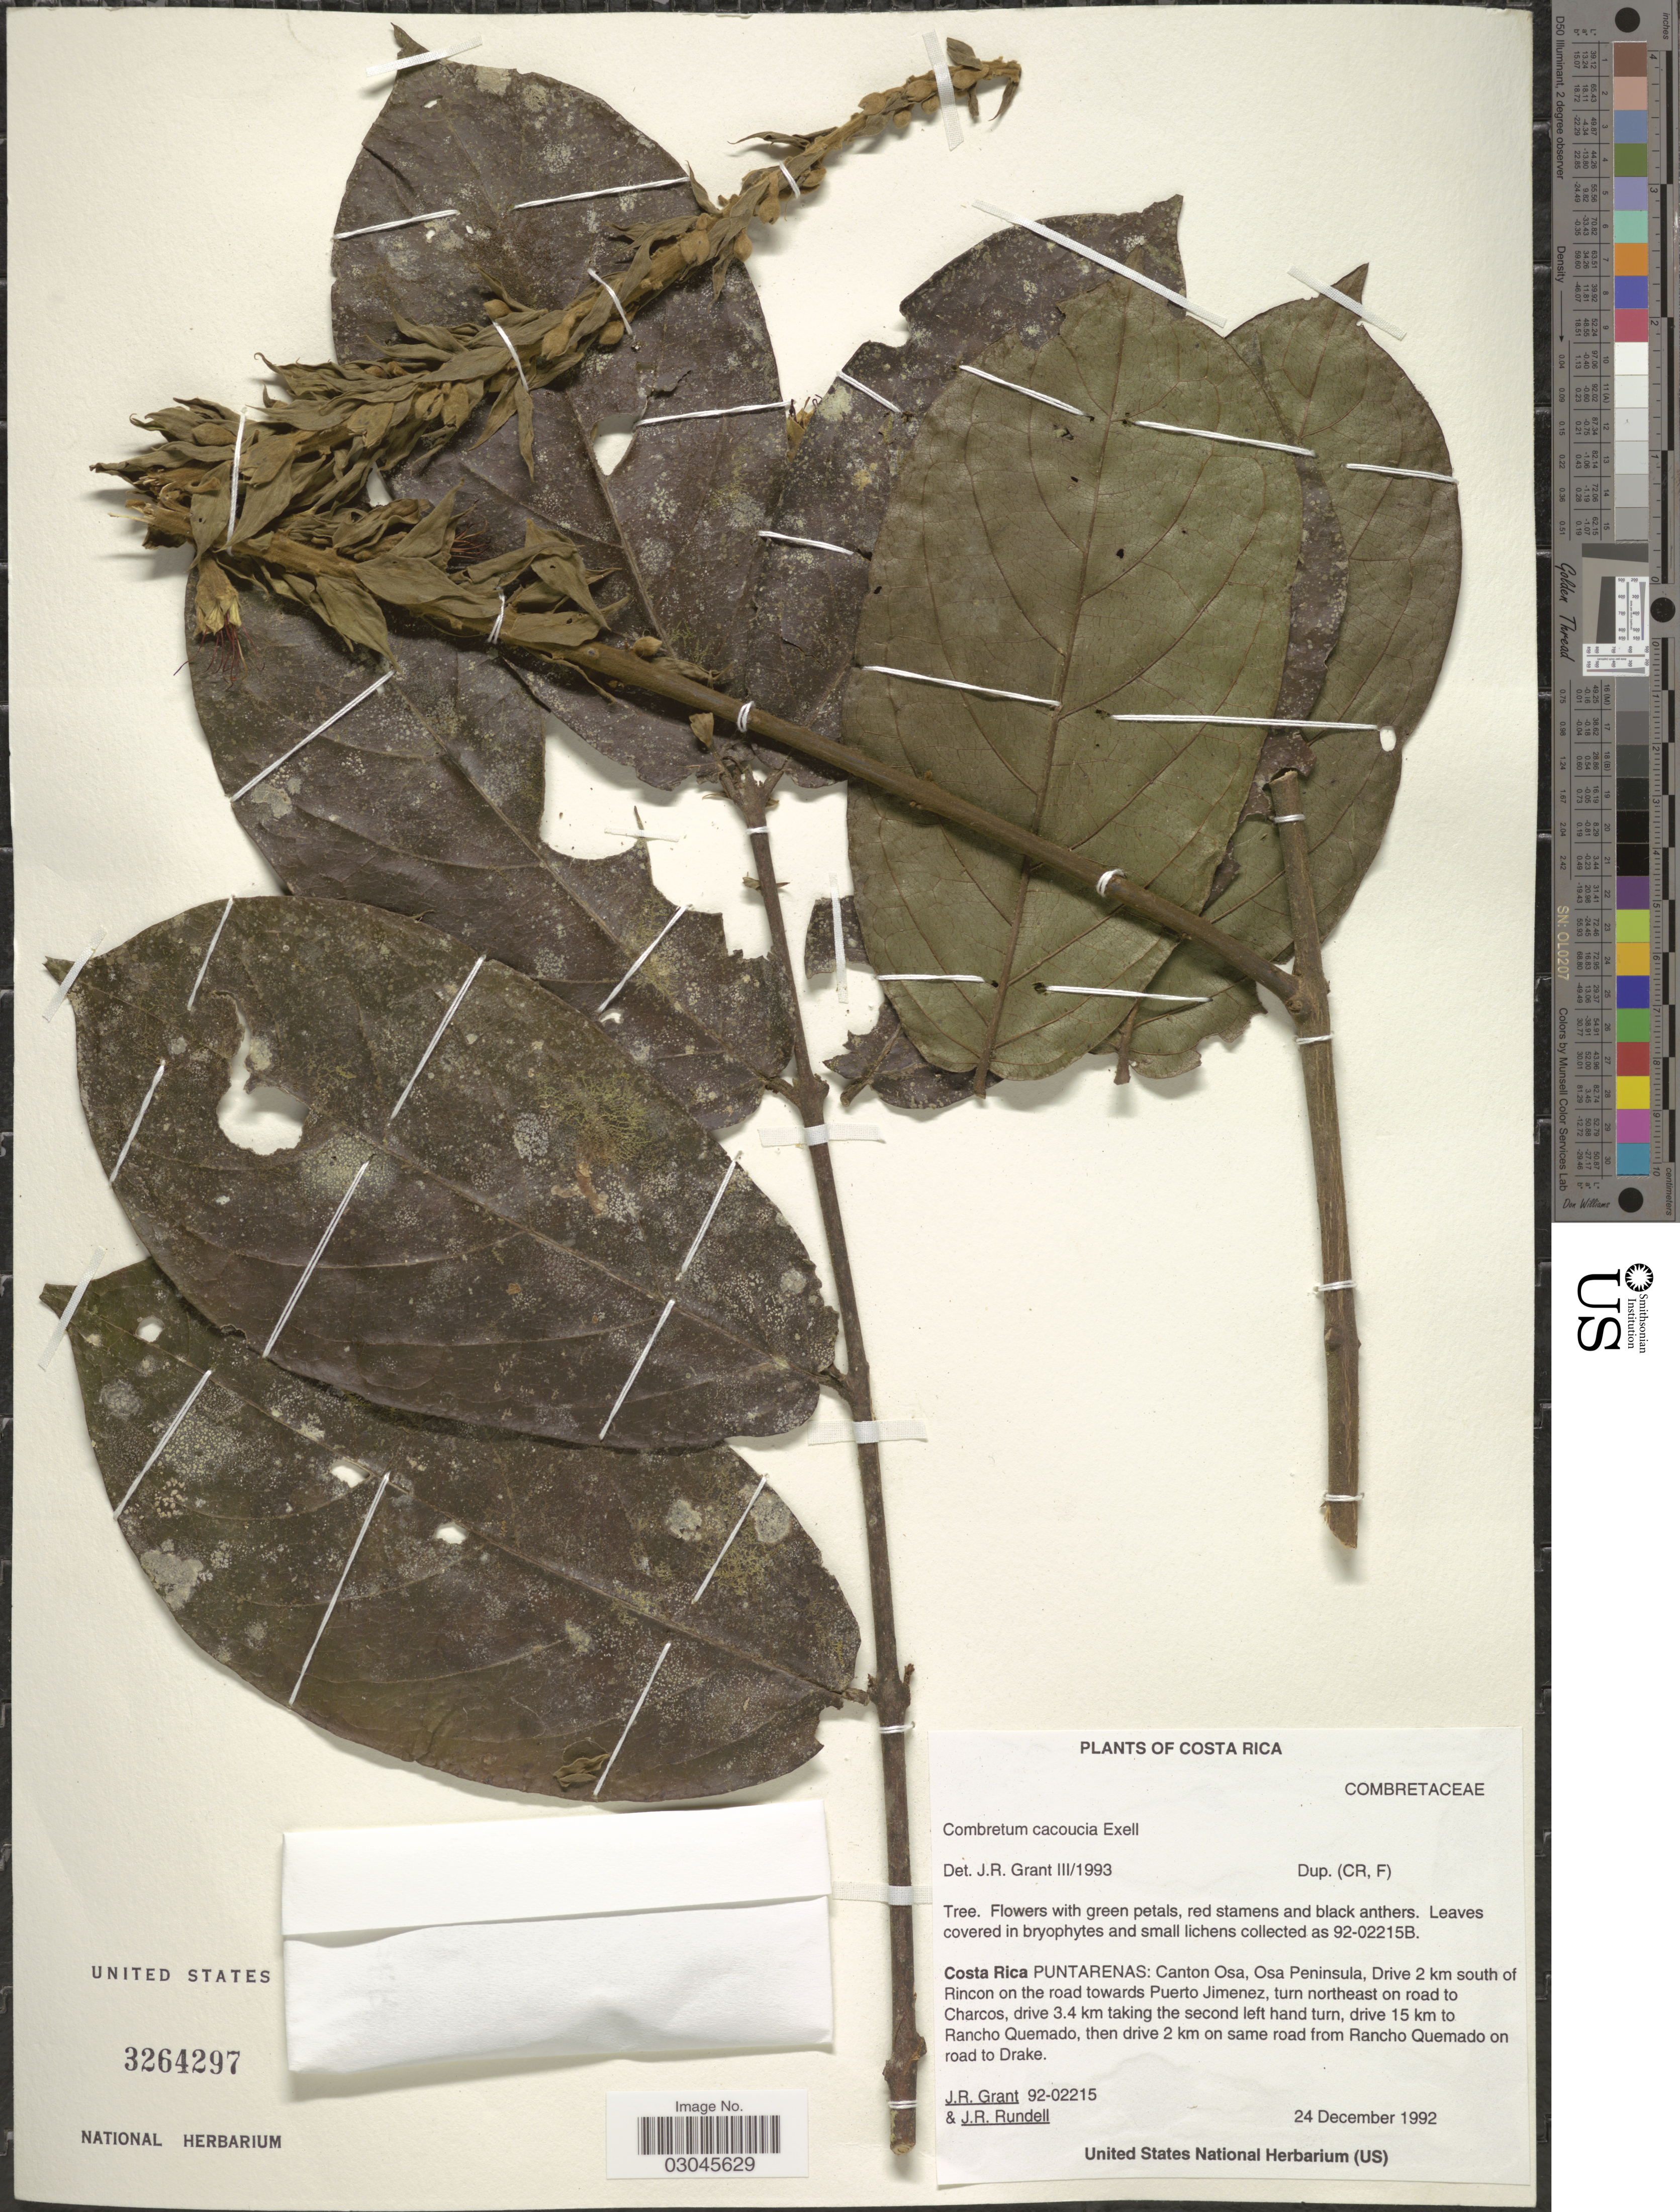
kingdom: Plantae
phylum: Tracheophyta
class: Magnoliopsida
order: Myrtales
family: Combretaceae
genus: Combretum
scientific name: Combretum cacoucia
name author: Exell ex Sandwith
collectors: J. Grant & J. R. Rundell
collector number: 92-02215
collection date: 1992-12-24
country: Costa Rica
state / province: Puntarenas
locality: Canton Osa, Osa Peninsula, Drive 2 km south of Rincon on the road towards Puerto Jimenez, turn northeast on road to Charcos, drive 3.4 km taking the second left hand turn, drive 15 km to Rancho Quemado, then drive 2 km on same road from Rancho Quemado on road to Drake.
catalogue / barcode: US 3264297